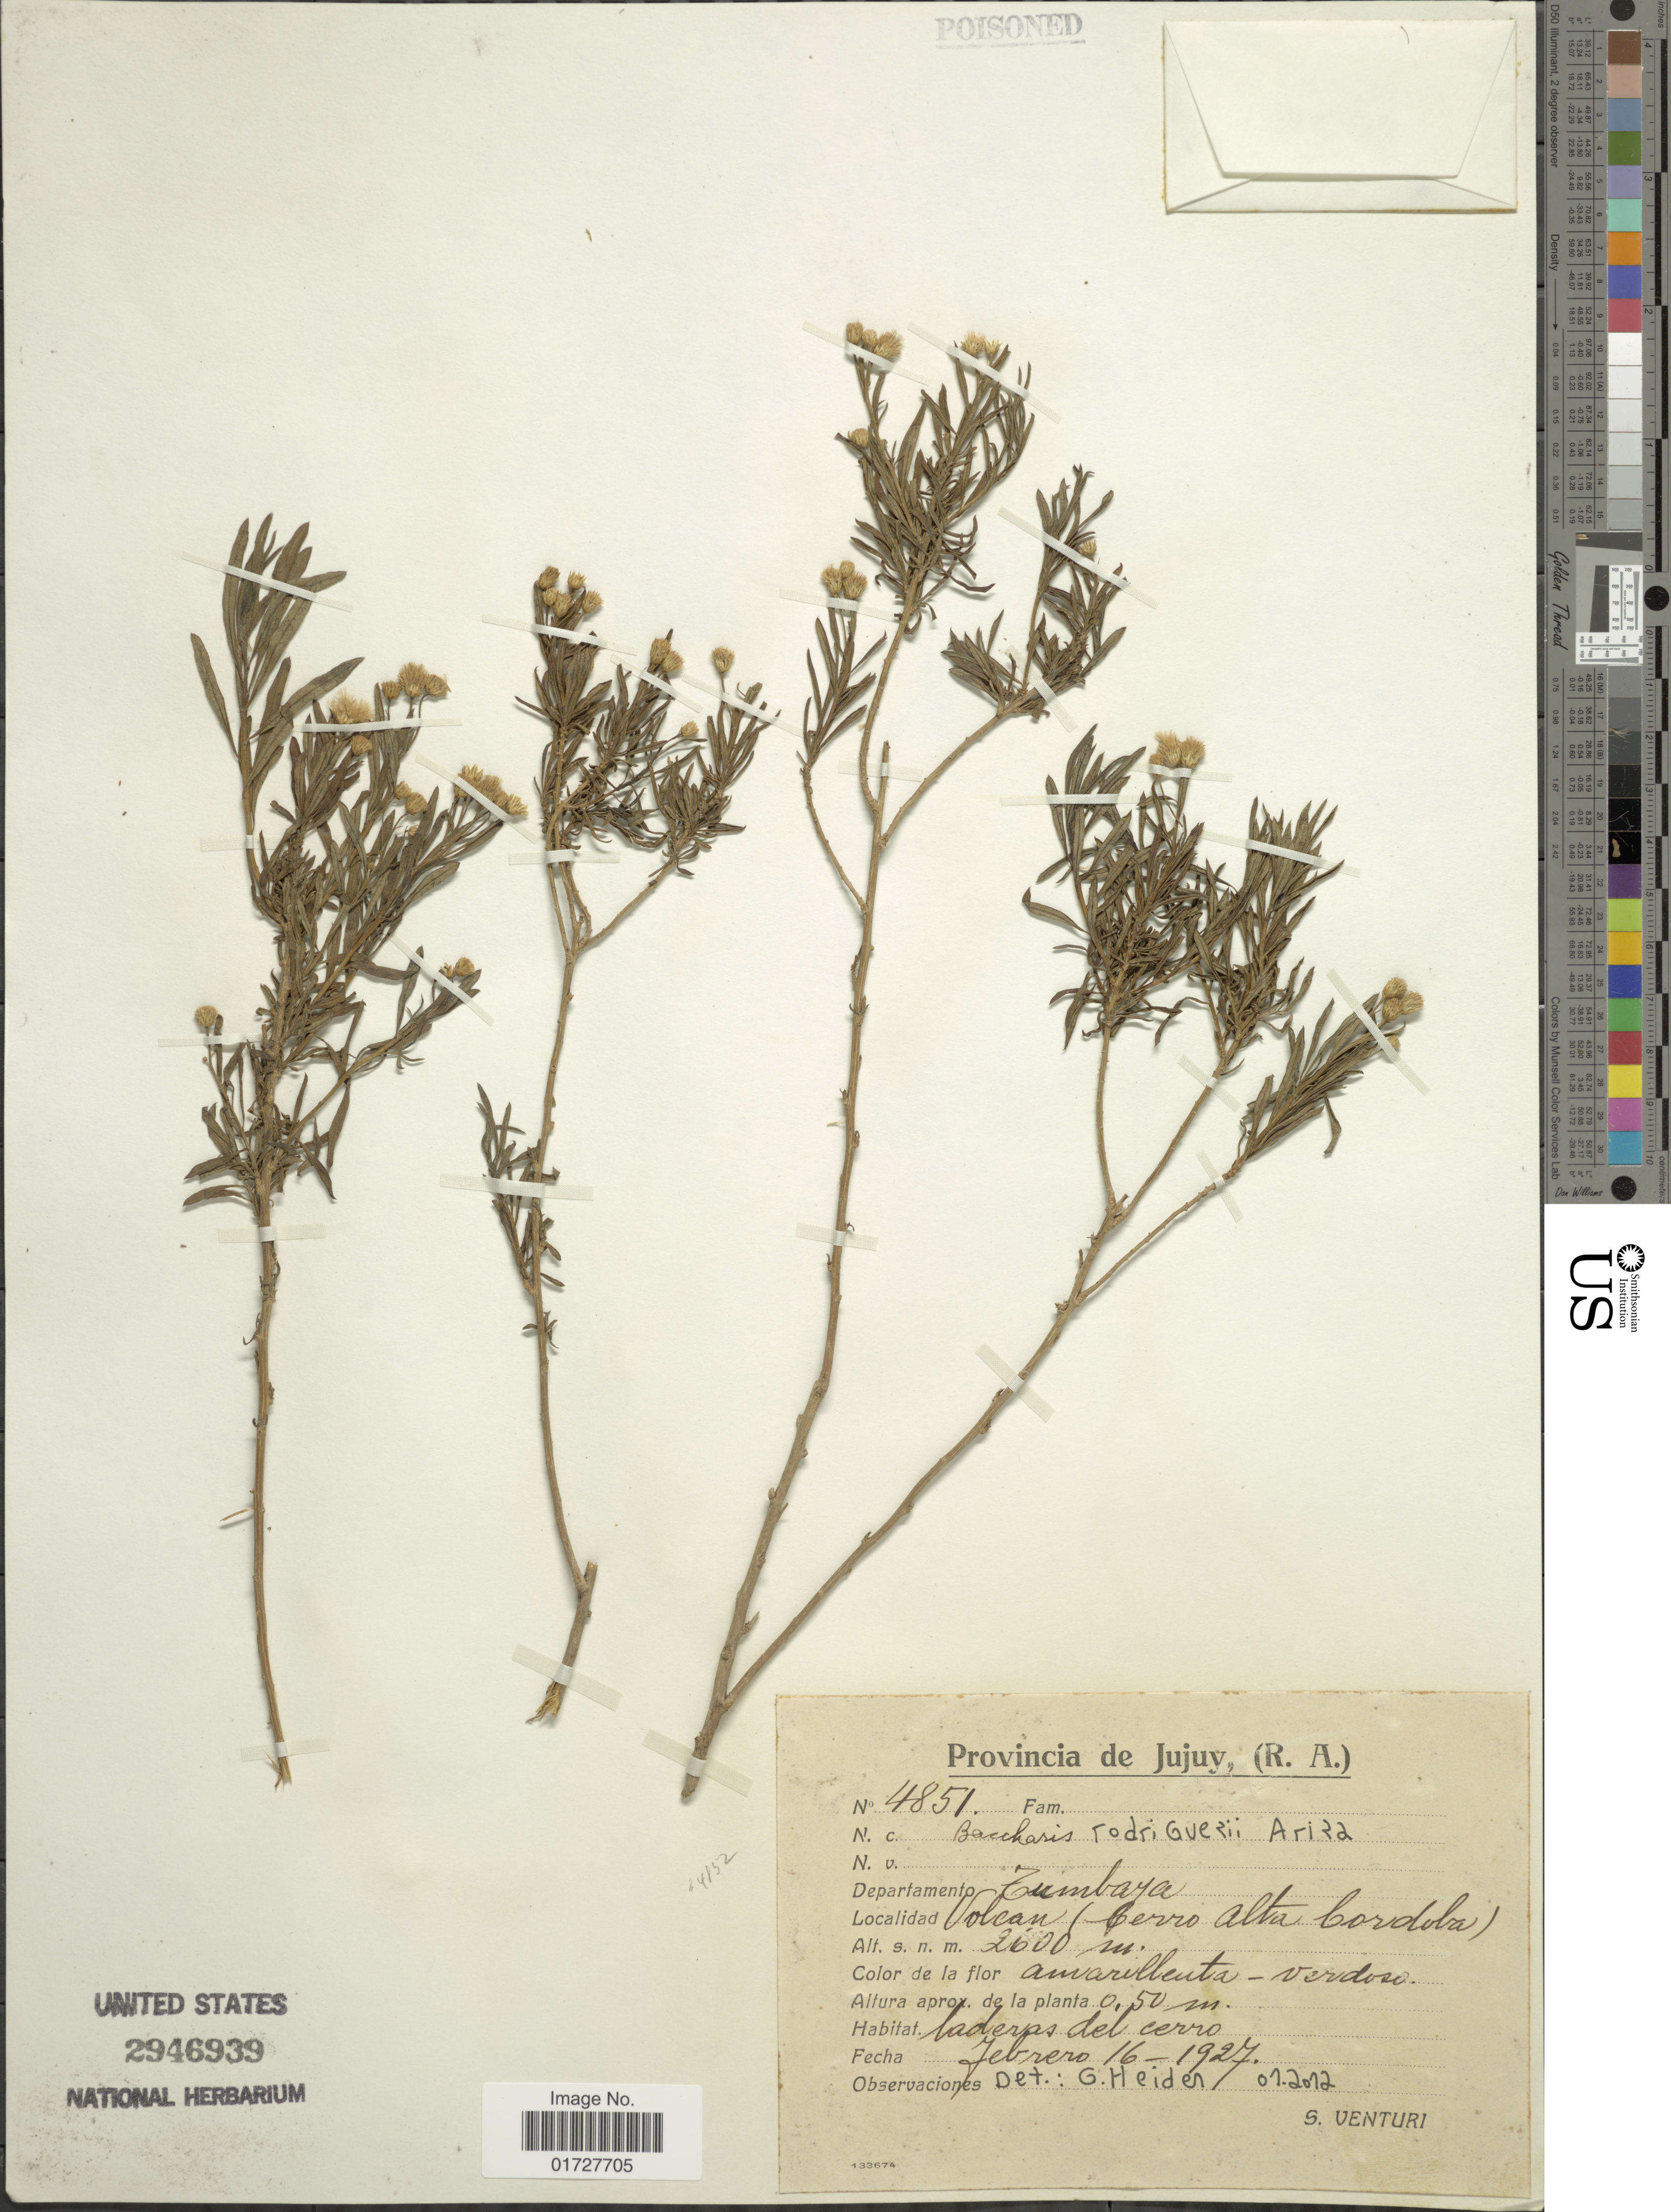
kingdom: Plantae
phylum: Tracheophyta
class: Magnoliopsida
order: Asterales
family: Asteraceae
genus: Baccharis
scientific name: Baccharis rodriguezii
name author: Ariza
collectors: S. Venturi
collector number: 4851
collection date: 1927-02-16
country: Argentina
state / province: Jujuy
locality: Departamento Tumbaya, Volcan (Cerro Alta Cordoba)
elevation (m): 2600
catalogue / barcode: US 2946939